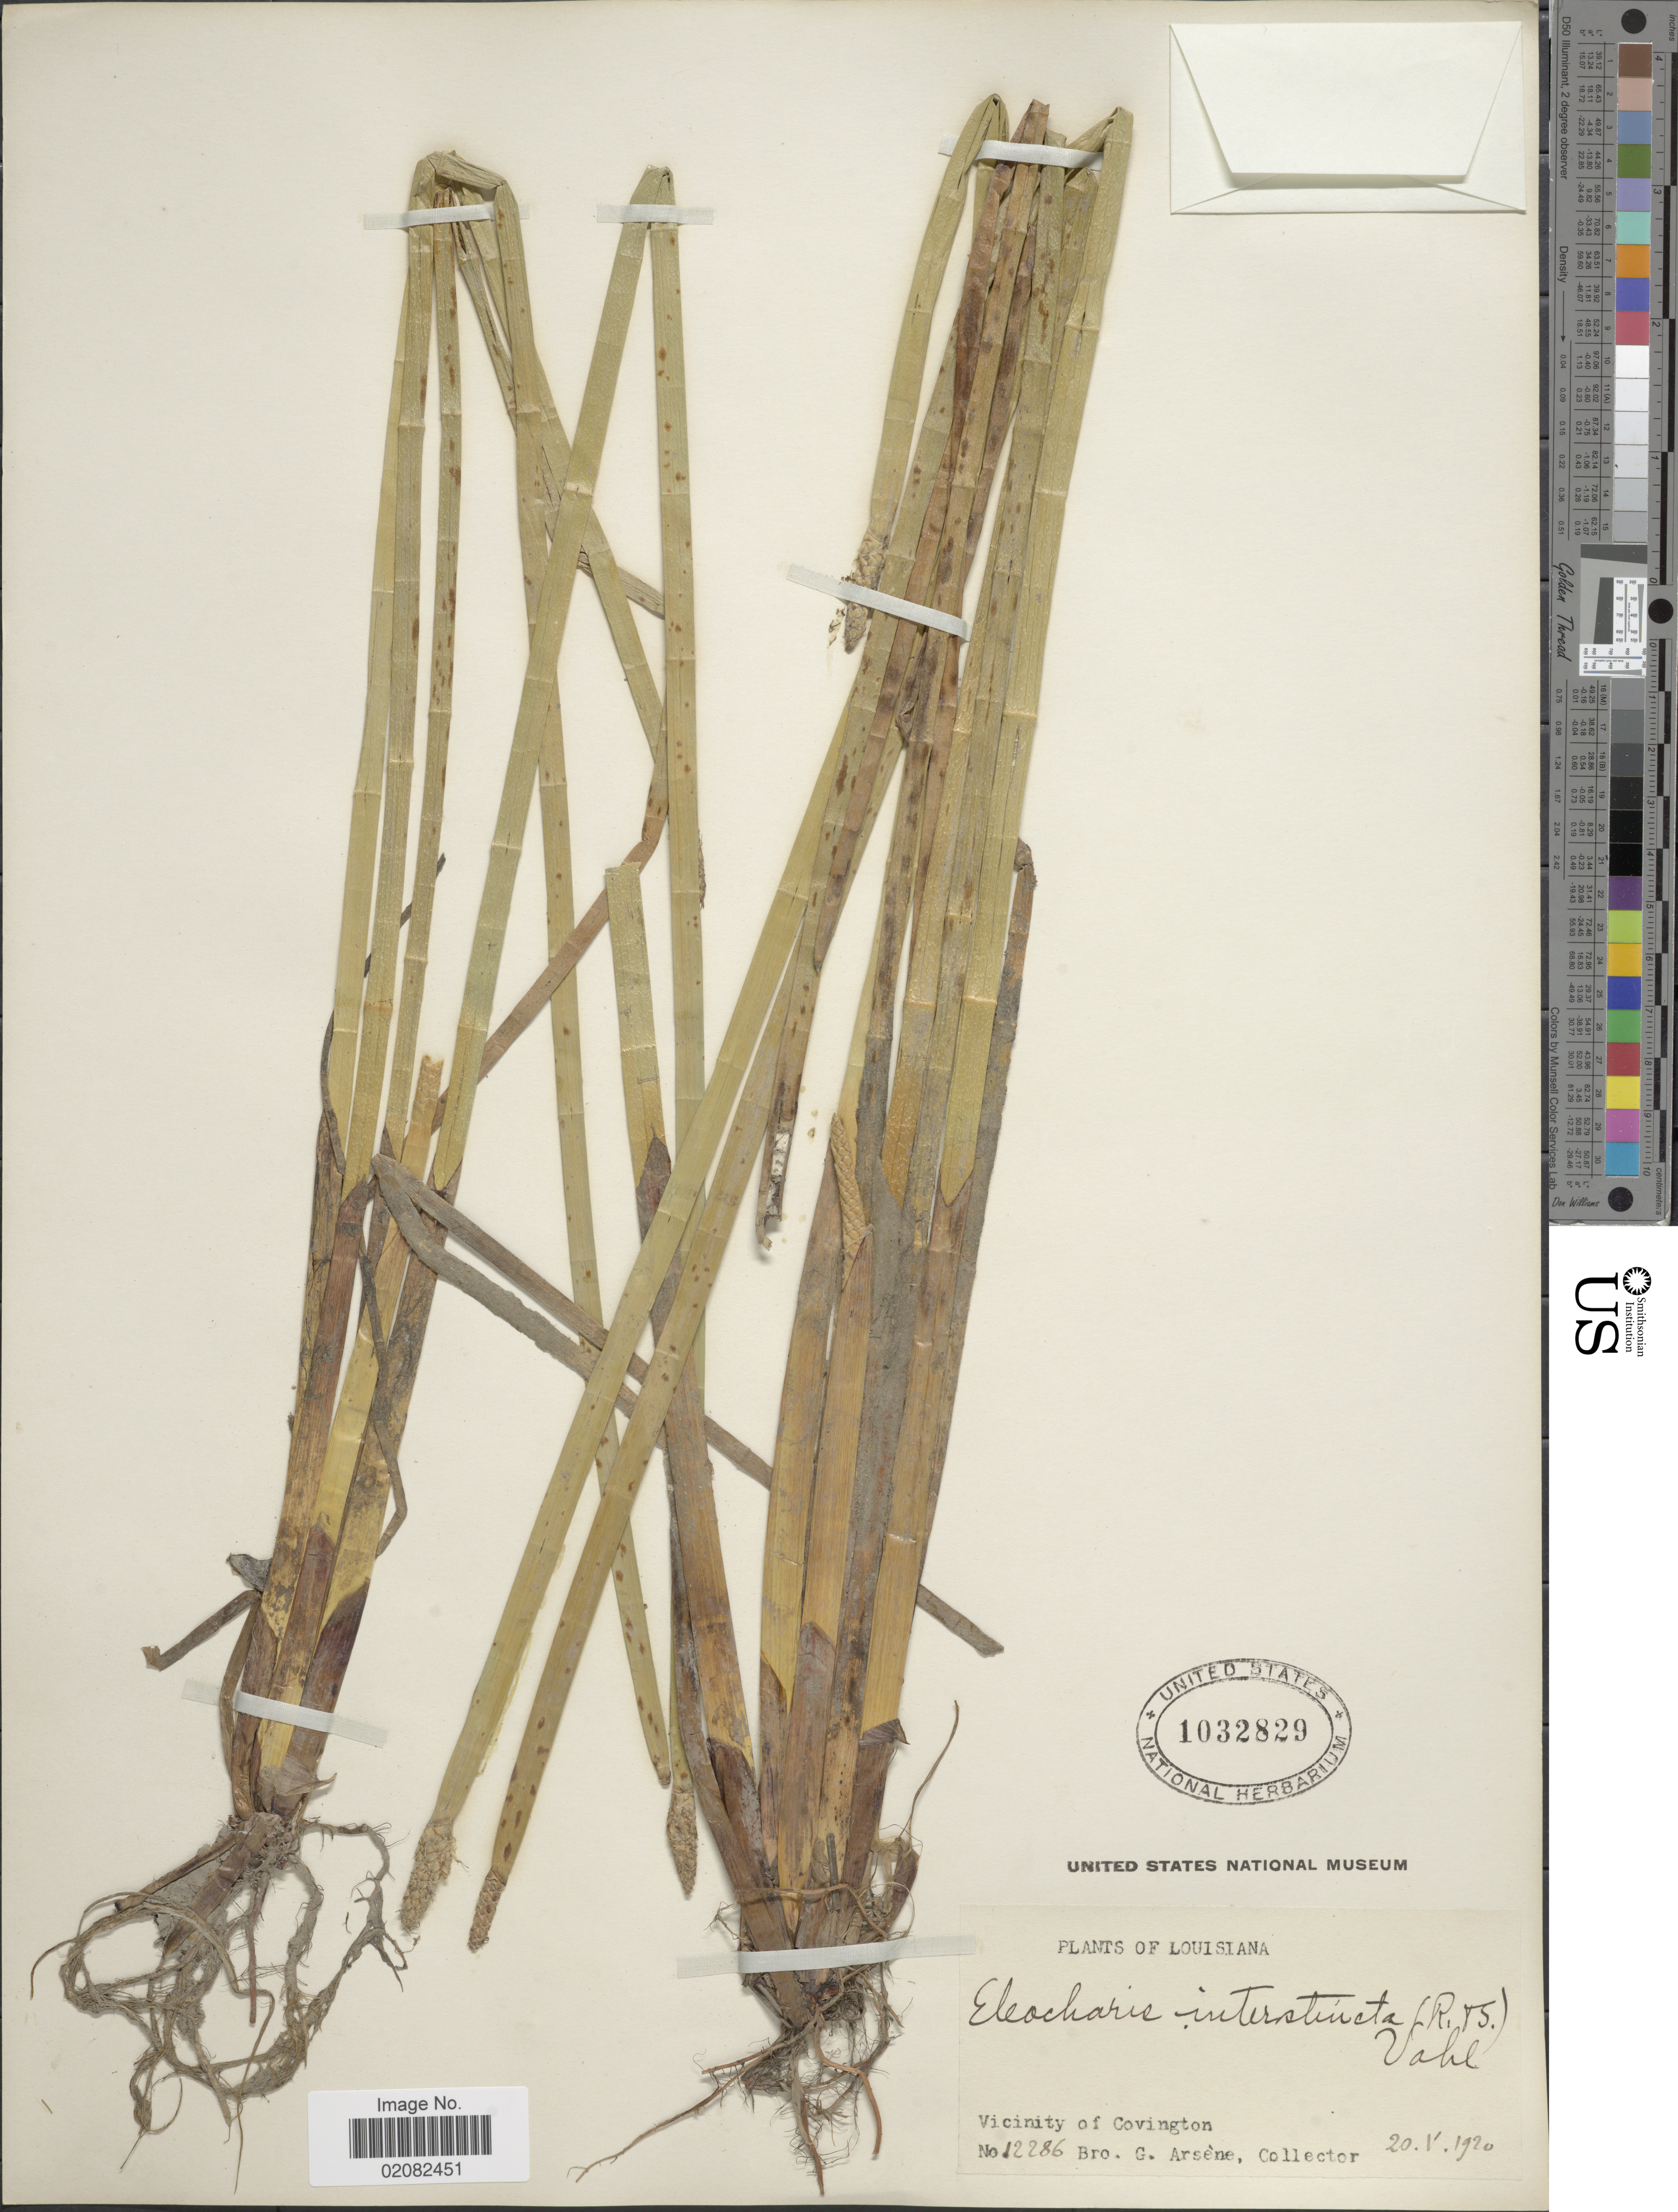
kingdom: Plantae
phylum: Tracheophyta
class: Liliopsida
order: Poales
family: Cyperaceae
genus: Eleocharis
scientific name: Eleocharis equisetoides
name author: (Elliott) Torr.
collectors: Bro. G. Arsène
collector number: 12286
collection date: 1920-01-20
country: United States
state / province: Louisiana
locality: Vicinity of Covington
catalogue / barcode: US 1032829